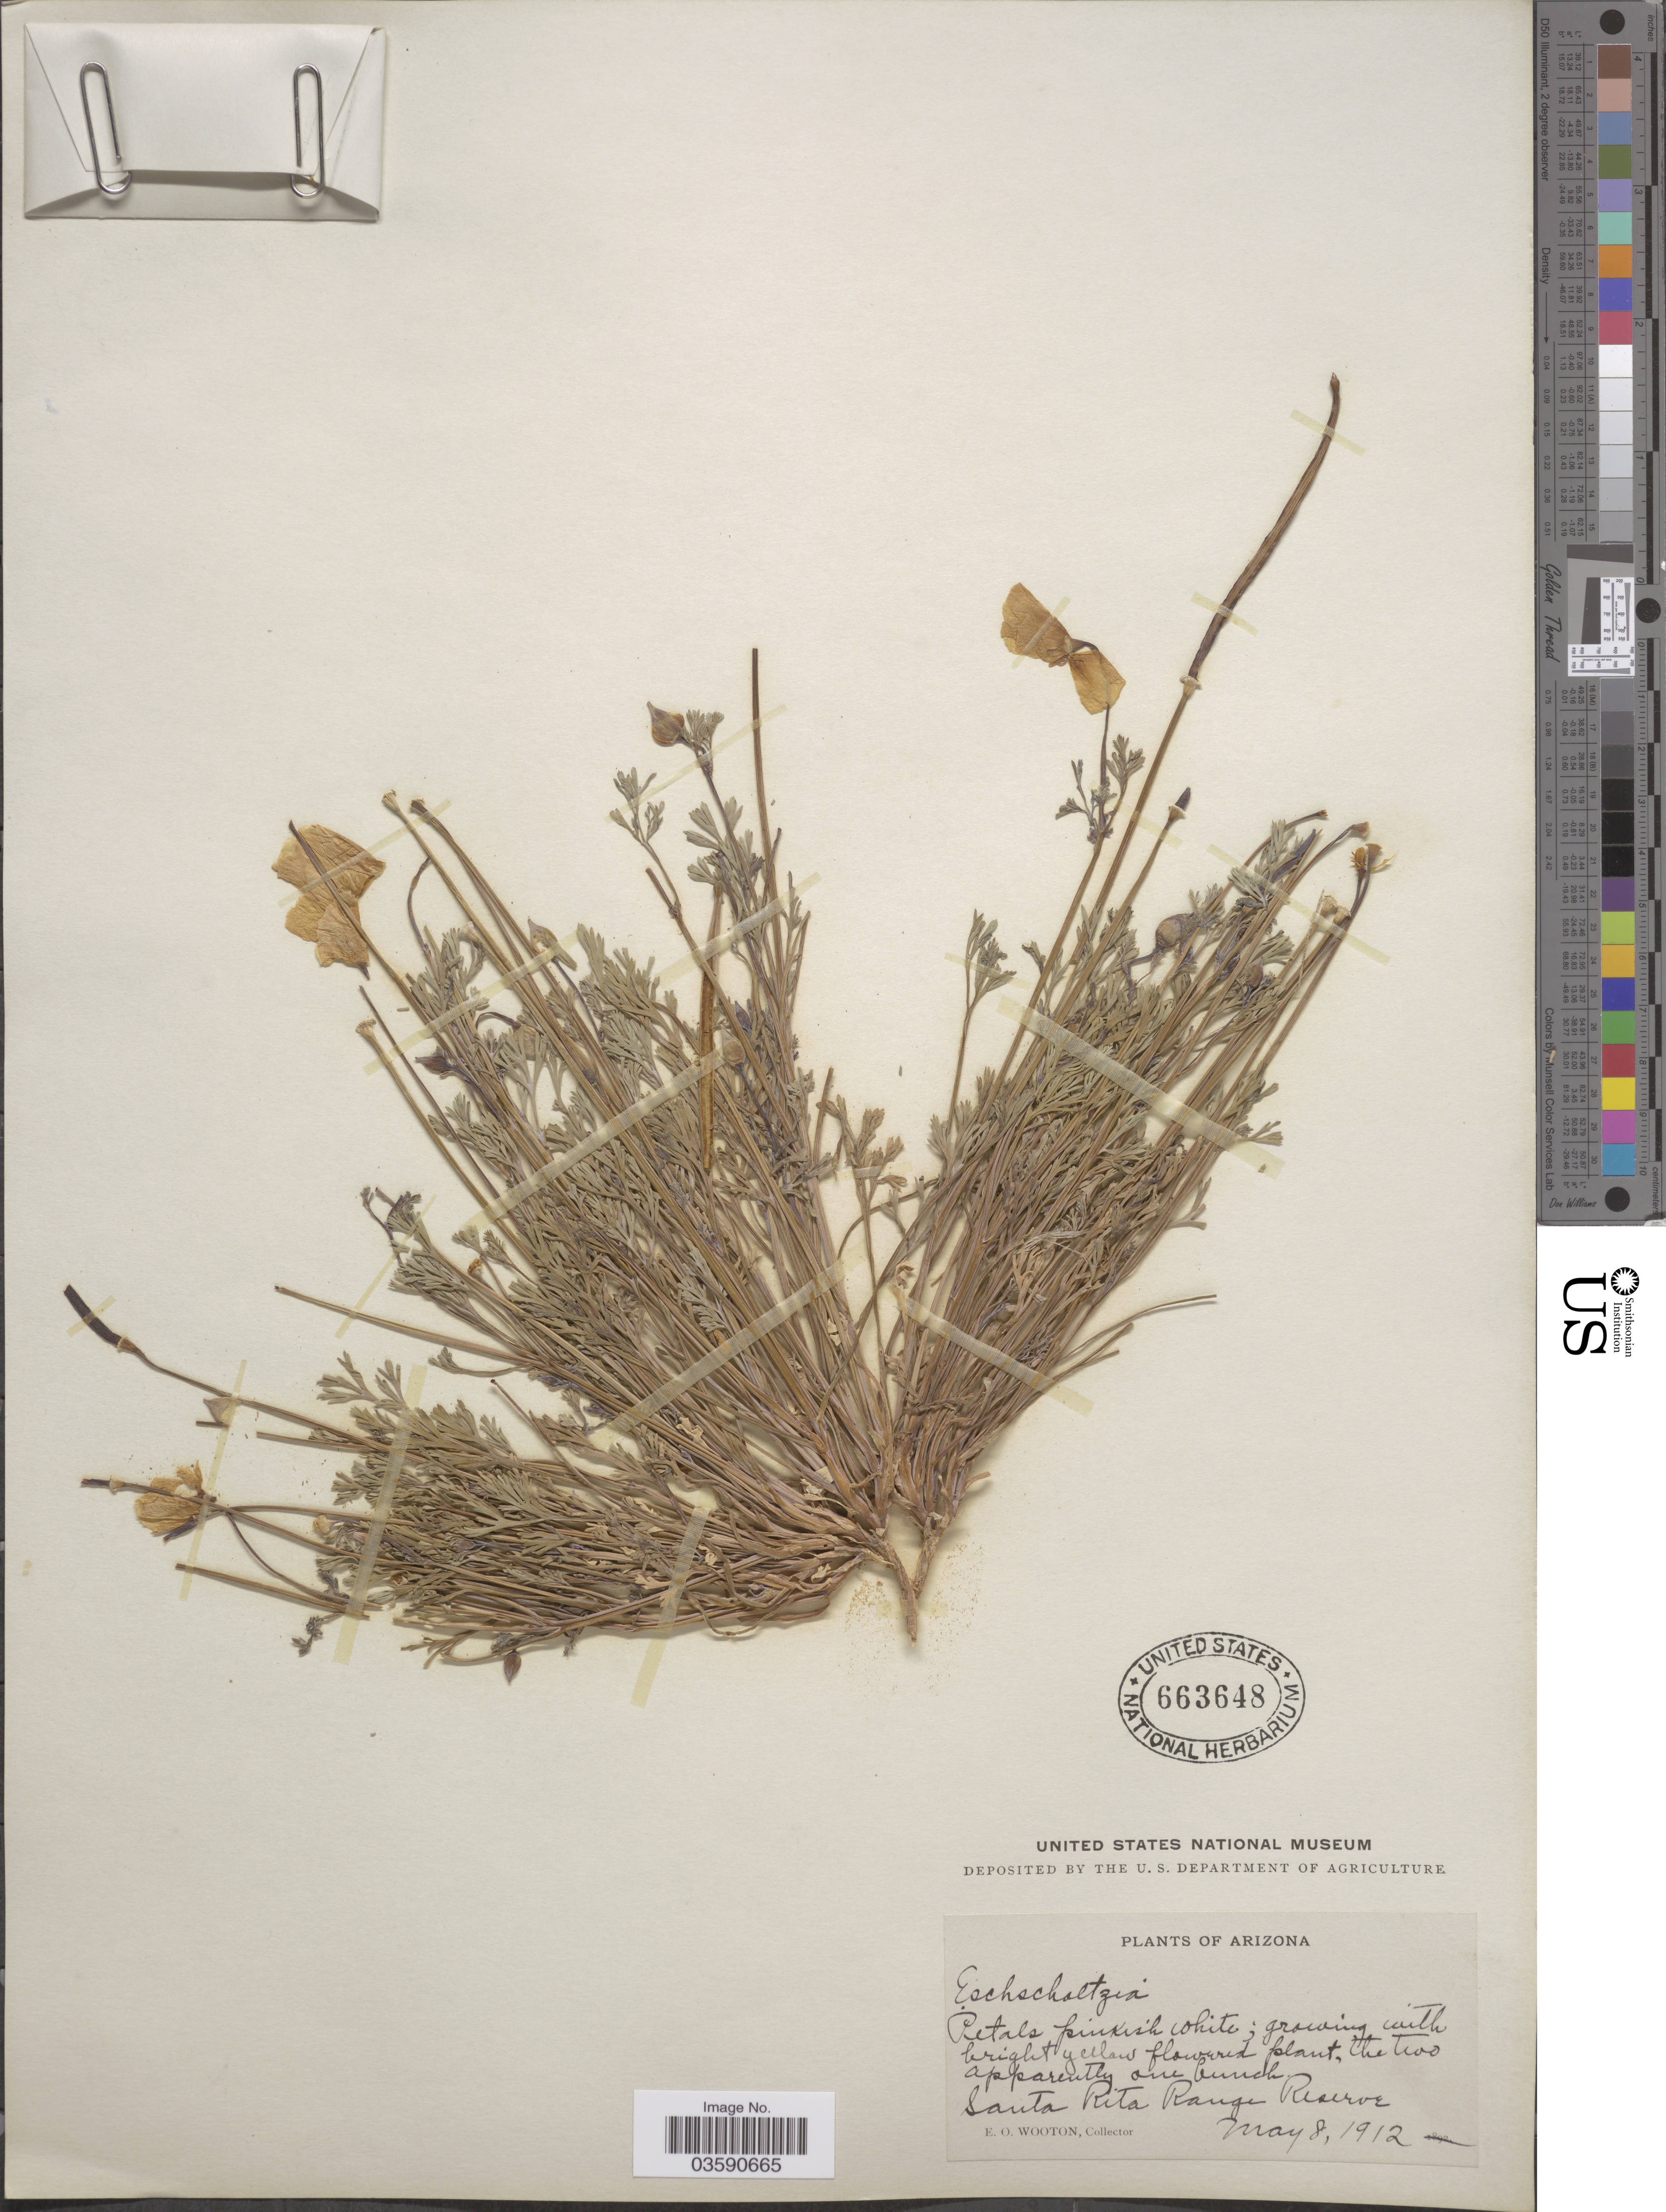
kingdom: Plantae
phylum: Tracheophyta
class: Magnoliopsida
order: Ranunculales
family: Papaveraceae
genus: Eschscholzia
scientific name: Eschscholzia mexicana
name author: Greene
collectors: E. O. Wooton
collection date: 1912-05-08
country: United States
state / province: Arizona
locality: Santa Rita Range Reserve.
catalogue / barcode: US 663648